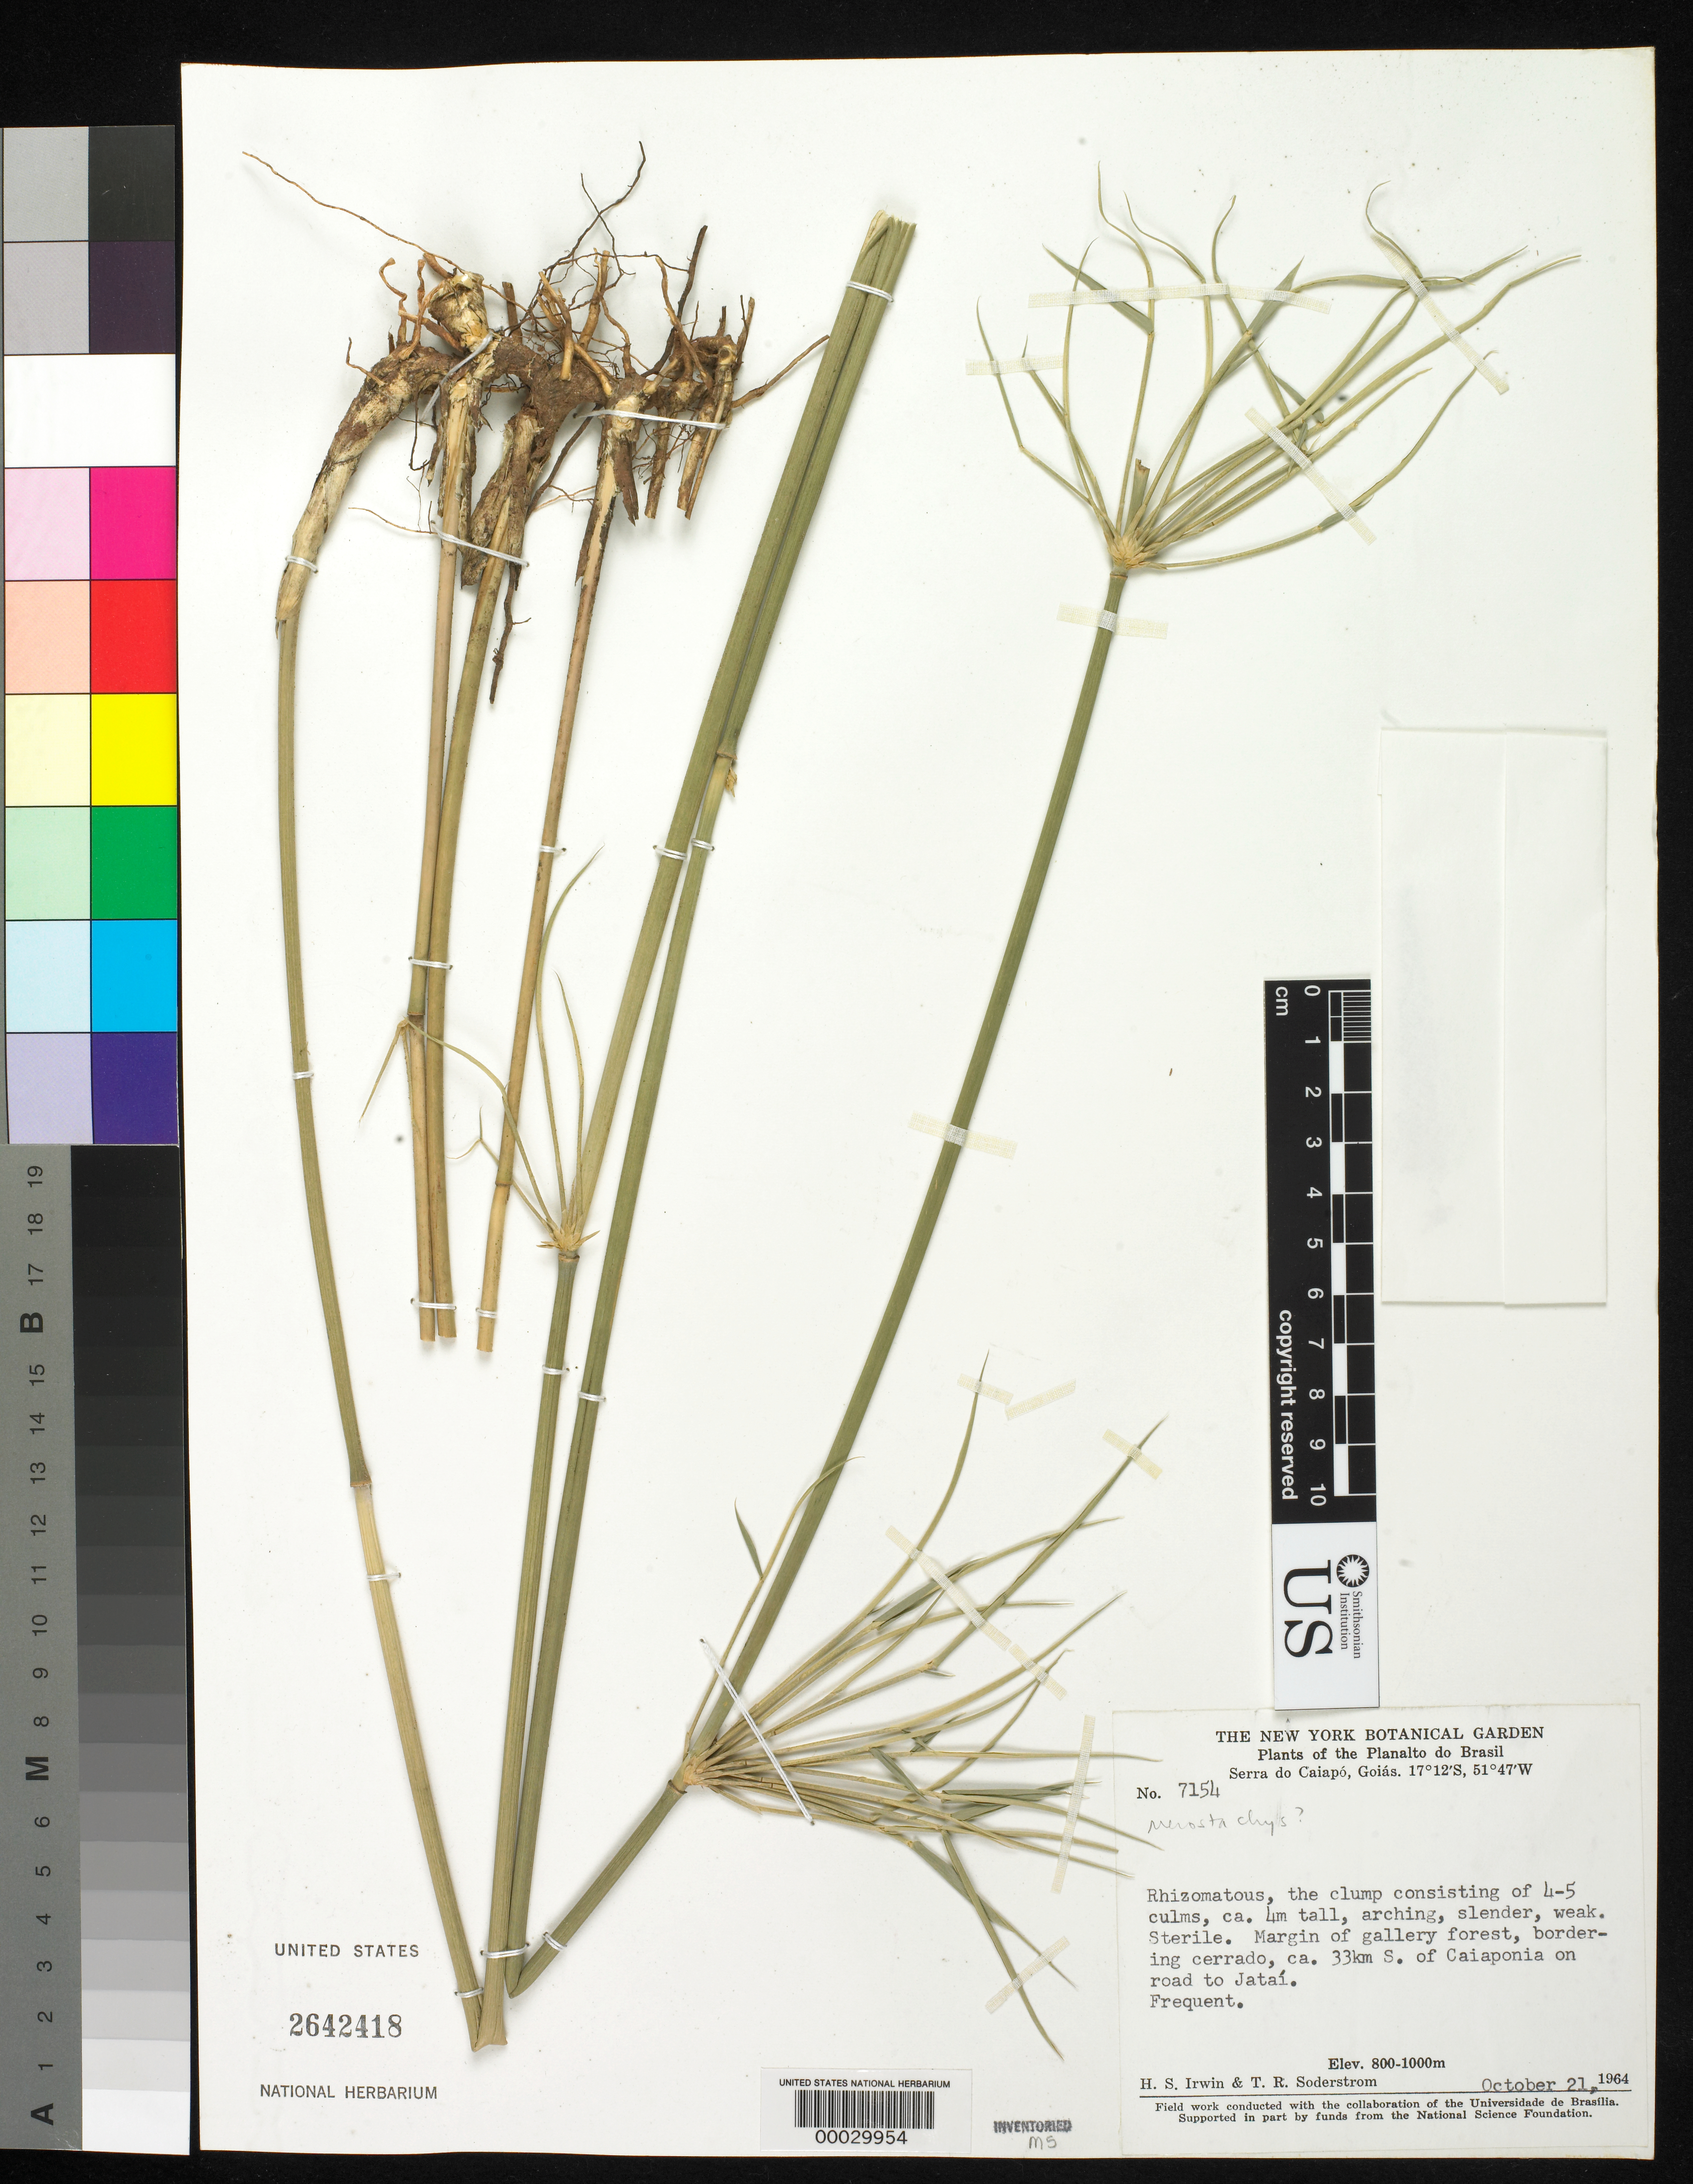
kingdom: Plantae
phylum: Tracheophyta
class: Liliopsida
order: Poales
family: Poaceae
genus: Actinocladum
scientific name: Actinocladum verticillatum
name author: (Nees) McClure ex Soderstr.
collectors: H. Irwin & T. R. Soderstrom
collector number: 7154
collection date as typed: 21 Oct 1964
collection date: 1964-10-21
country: Brazil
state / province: Goiás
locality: Serra do caiapo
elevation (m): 800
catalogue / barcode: US 2642418